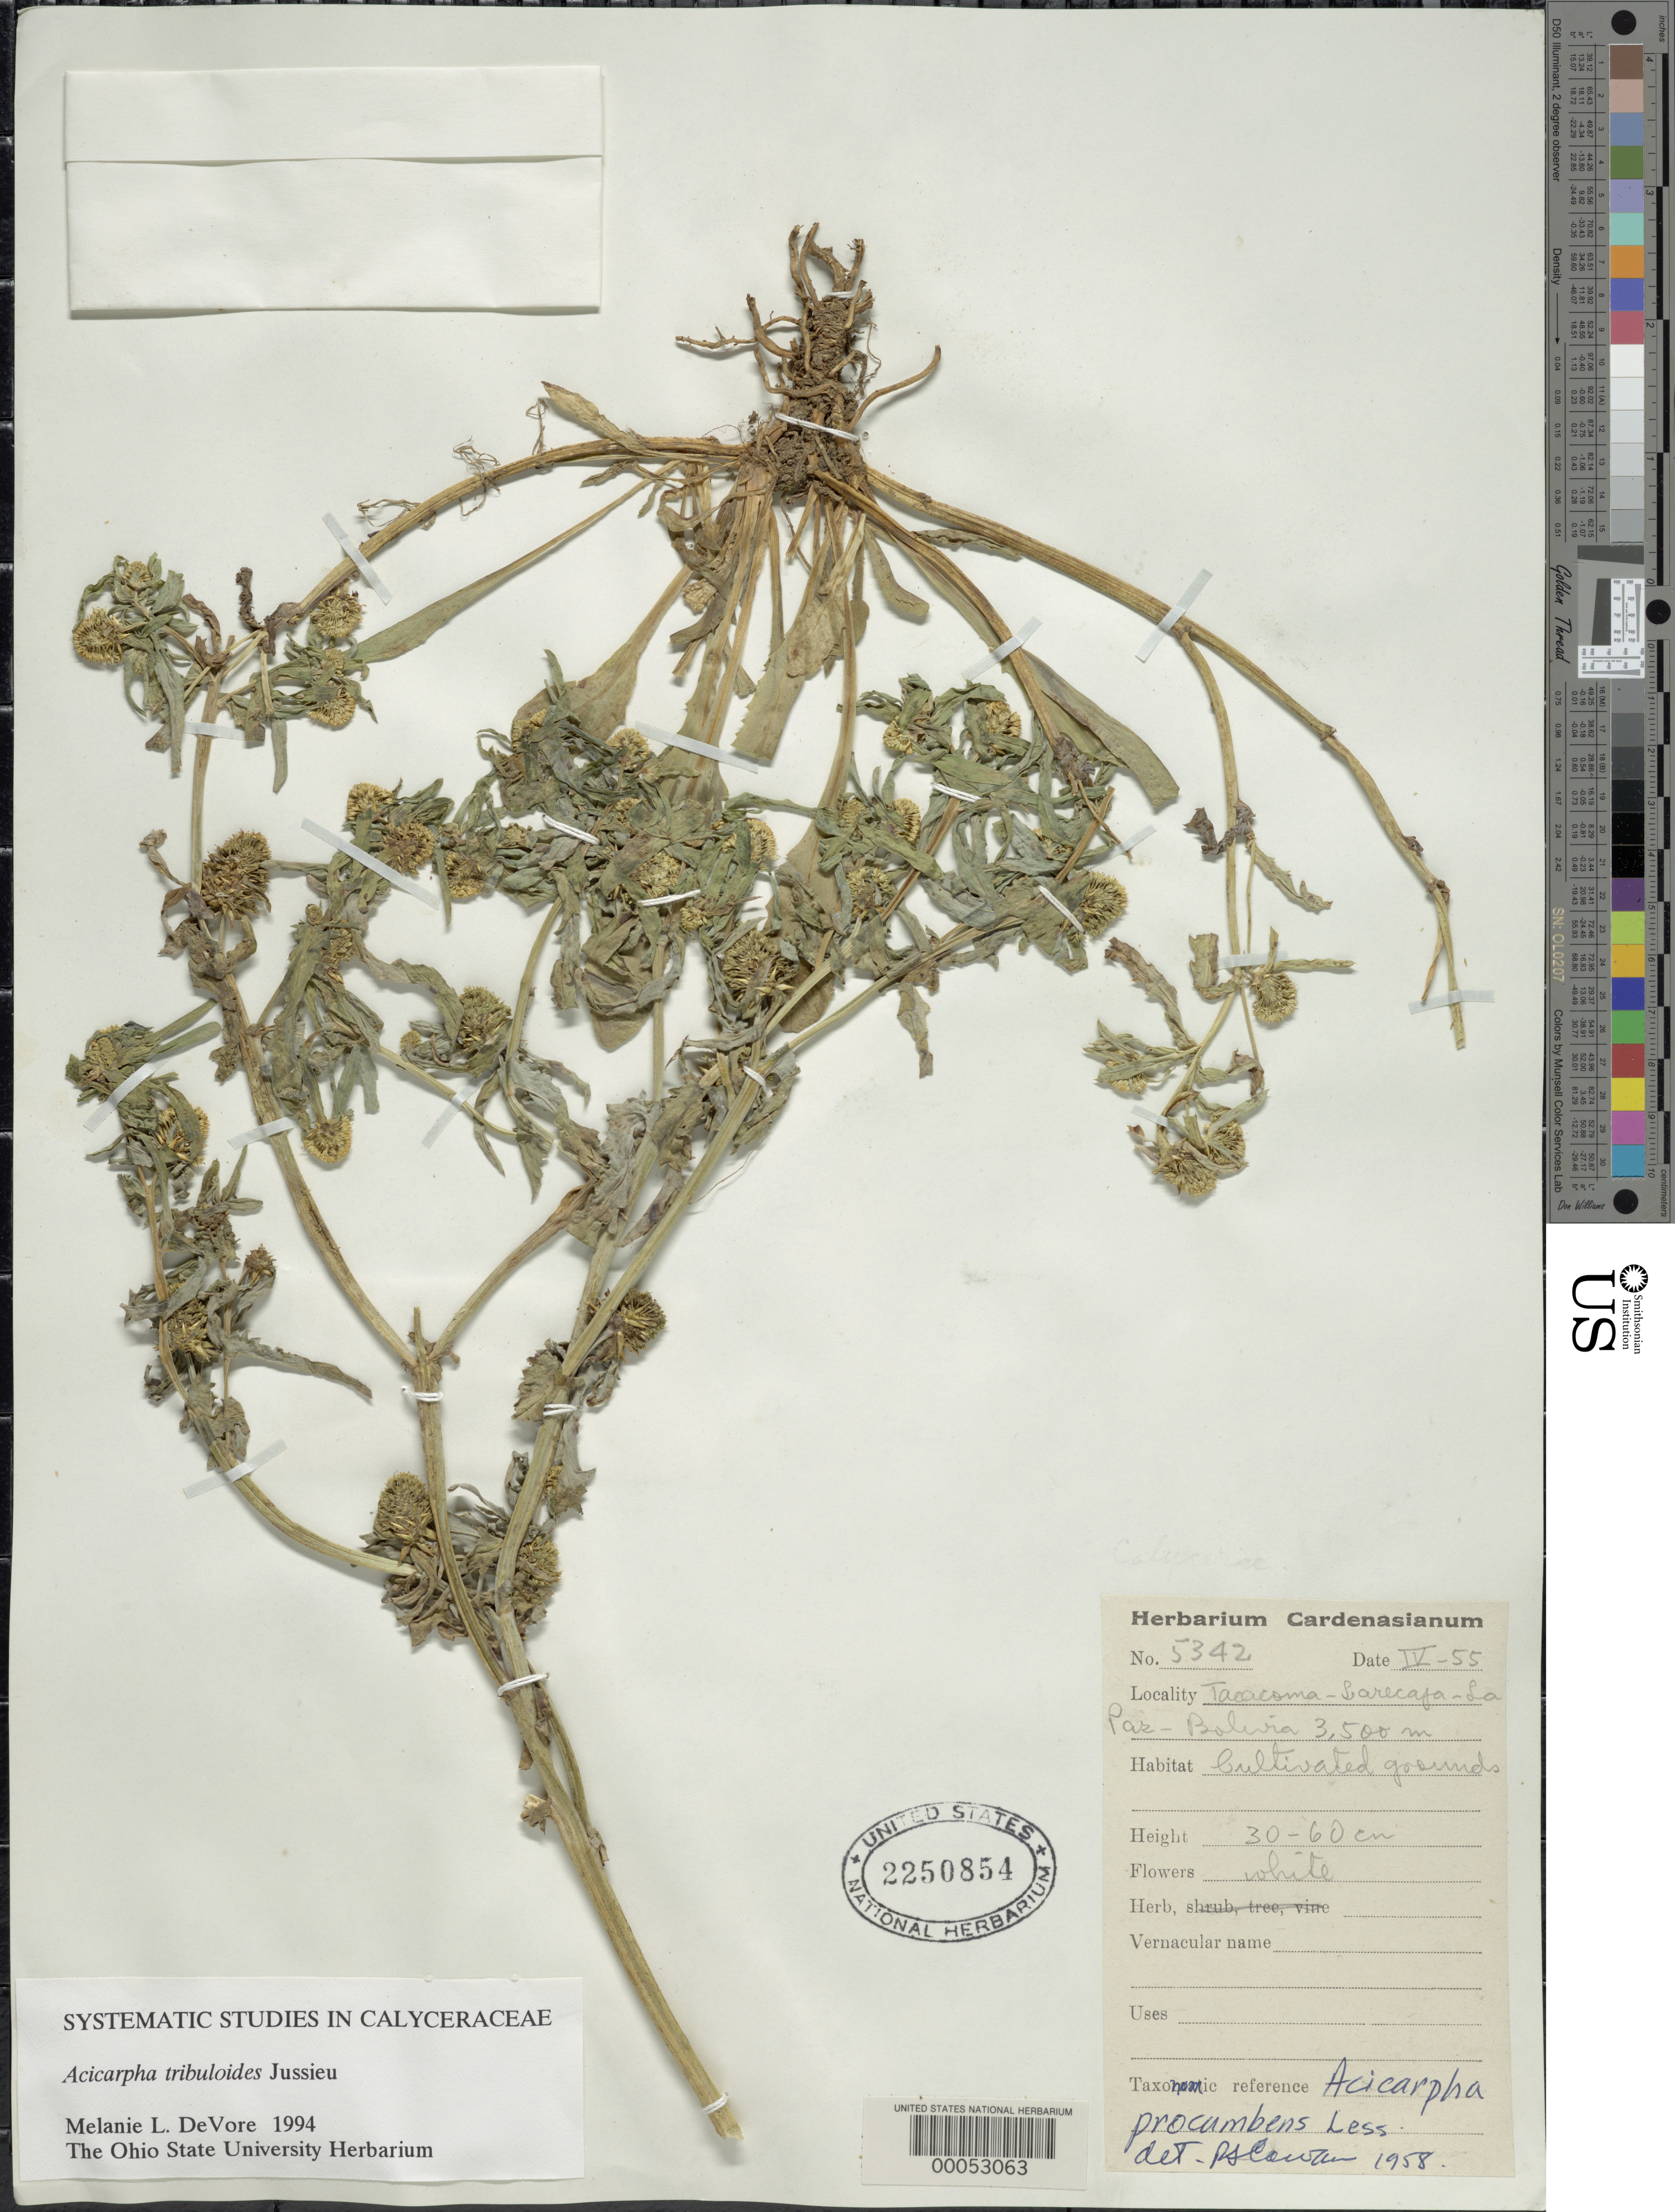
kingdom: Plantae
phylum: Tracheophyta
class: Magnoliopsida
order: Asterales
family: Calyceraceae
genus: Acicarpha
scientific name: Acicarpha tribuloides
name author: Juss.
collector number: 5342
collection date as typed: Apr 1955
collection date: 1955-04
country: Bolivia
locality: Taeacoma-Sarecaja-La Paz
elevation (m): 3500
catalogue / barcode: US 2250854